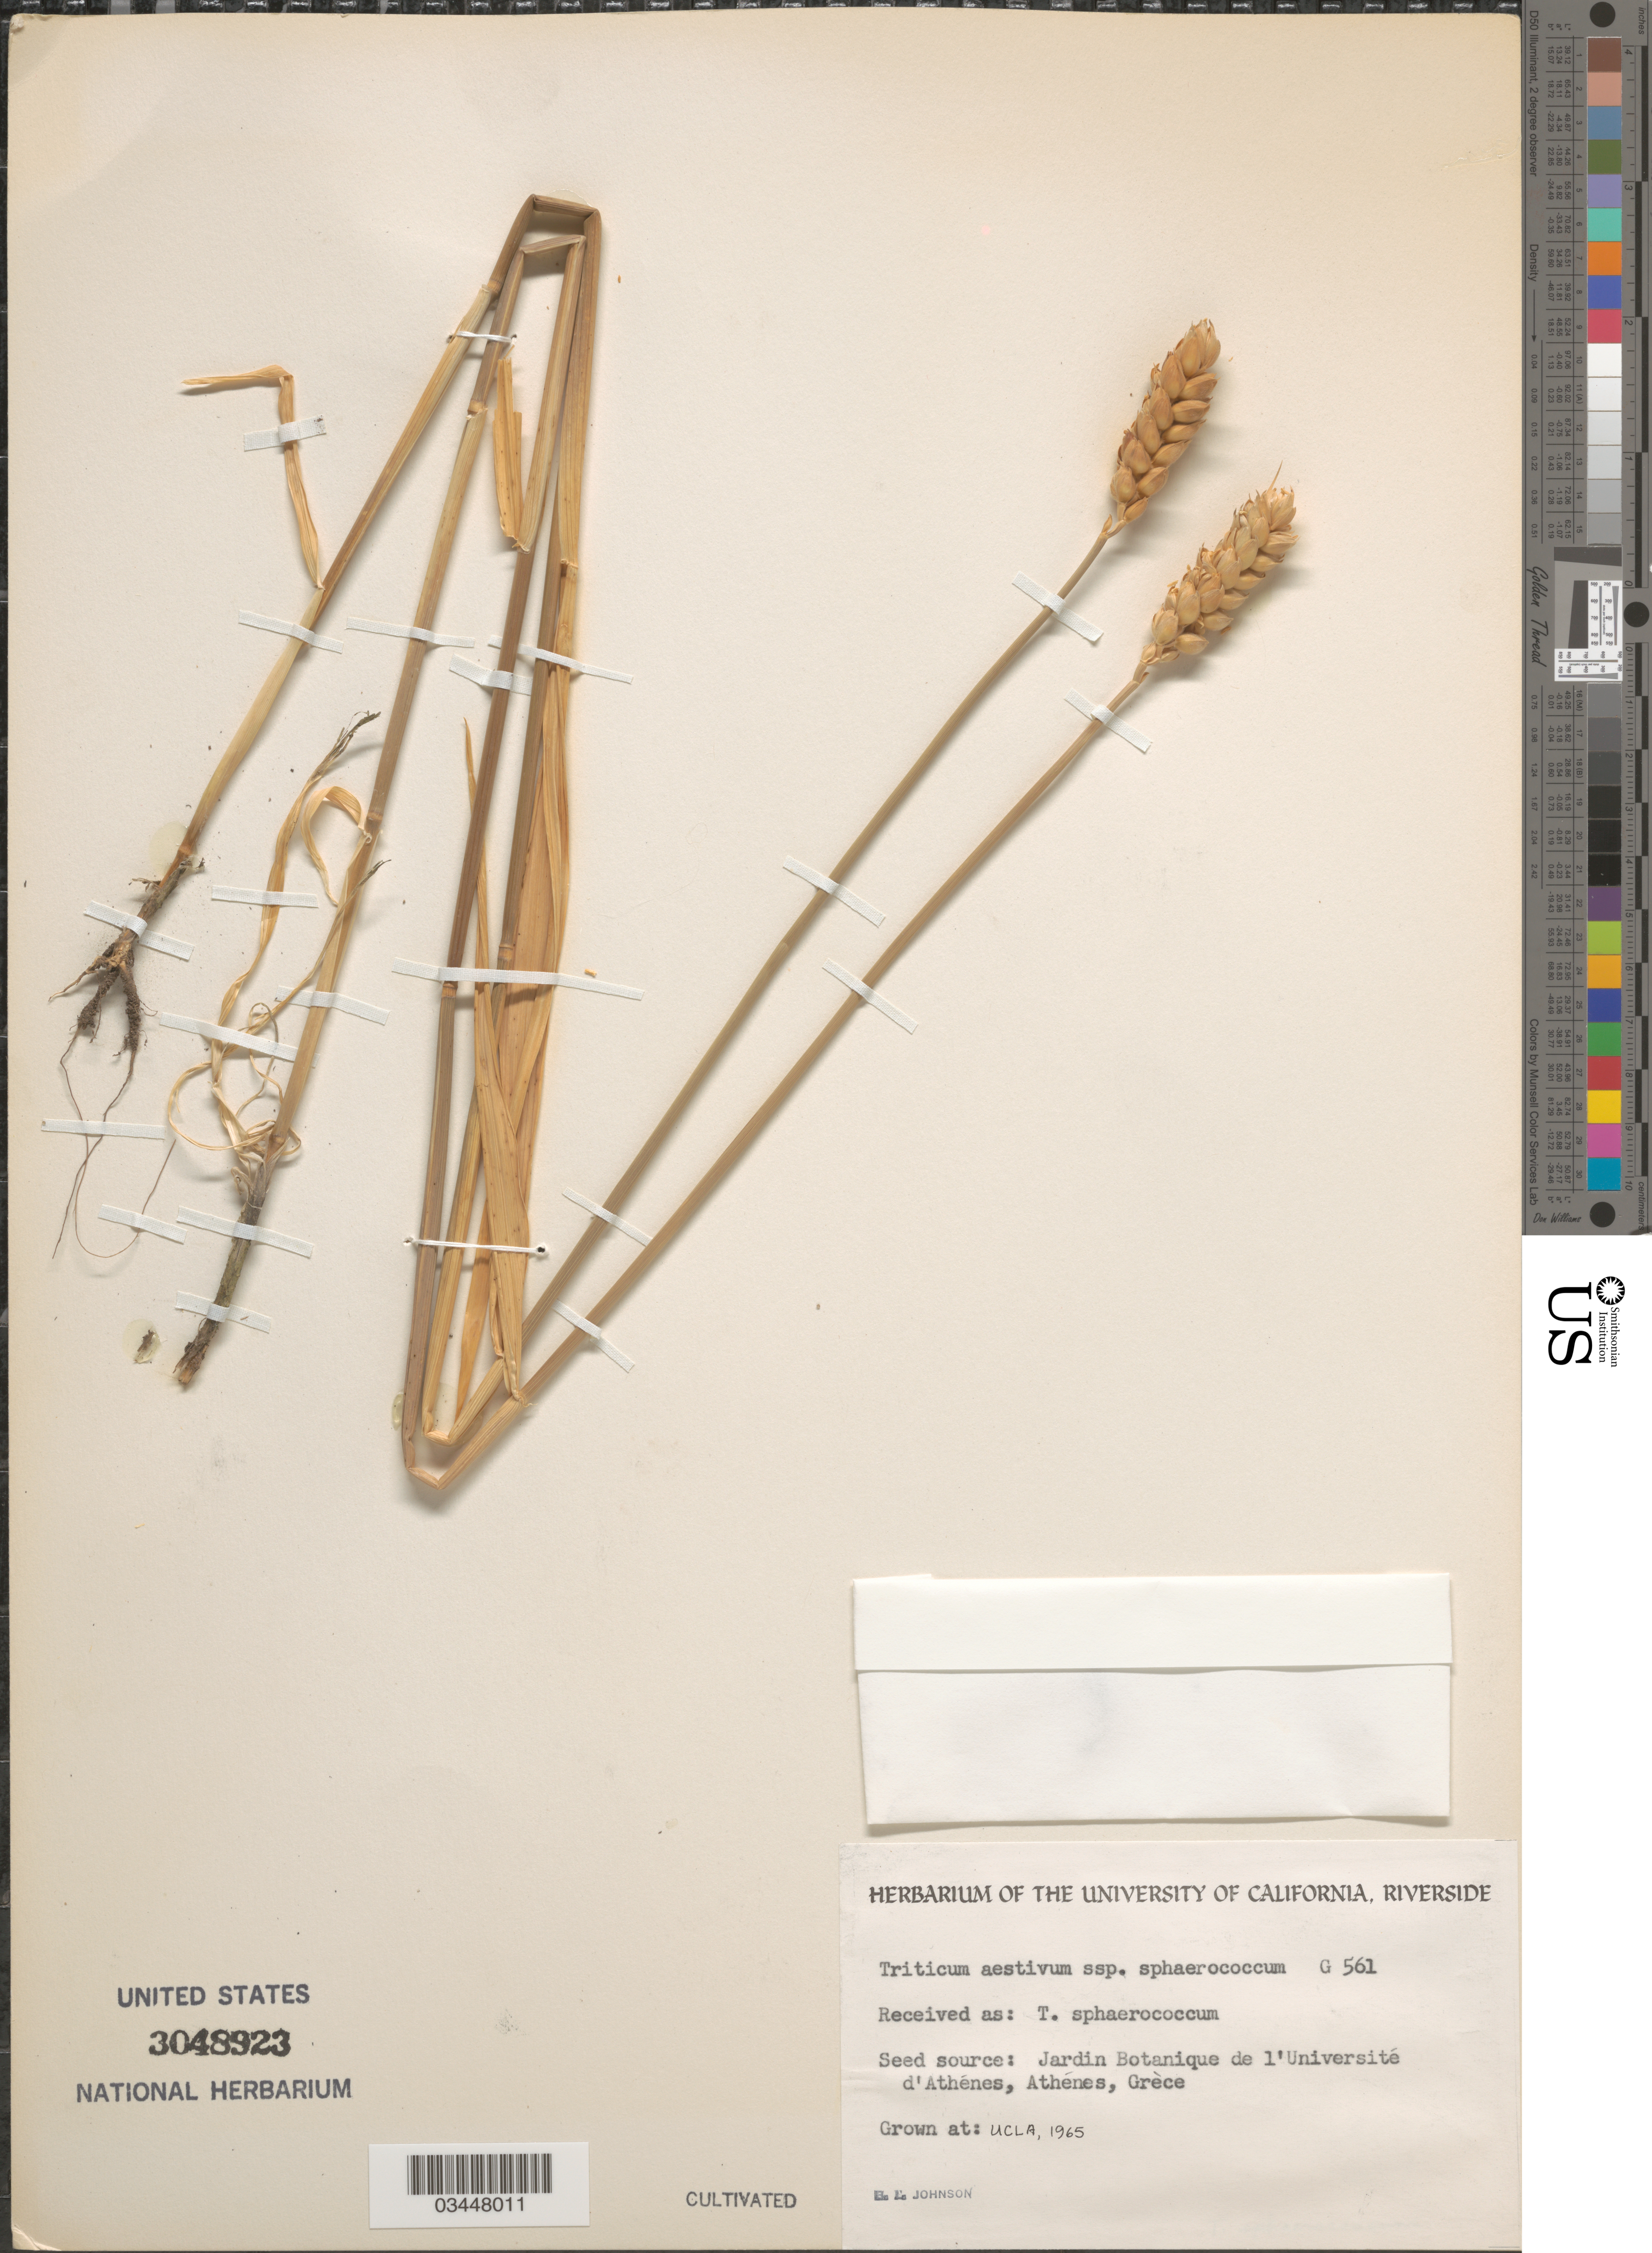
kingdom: Plantae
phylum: Tracheophyta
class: Liliopsida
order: Poales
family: Poaceae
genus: Triticum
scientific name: Triticum aestivum subsp. sphaerococcum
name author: Mackey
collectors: B. Johnson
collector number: G561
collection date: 1965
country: United States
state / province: California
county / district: Los Angeles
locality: UCLA.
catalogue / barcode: US 3048923